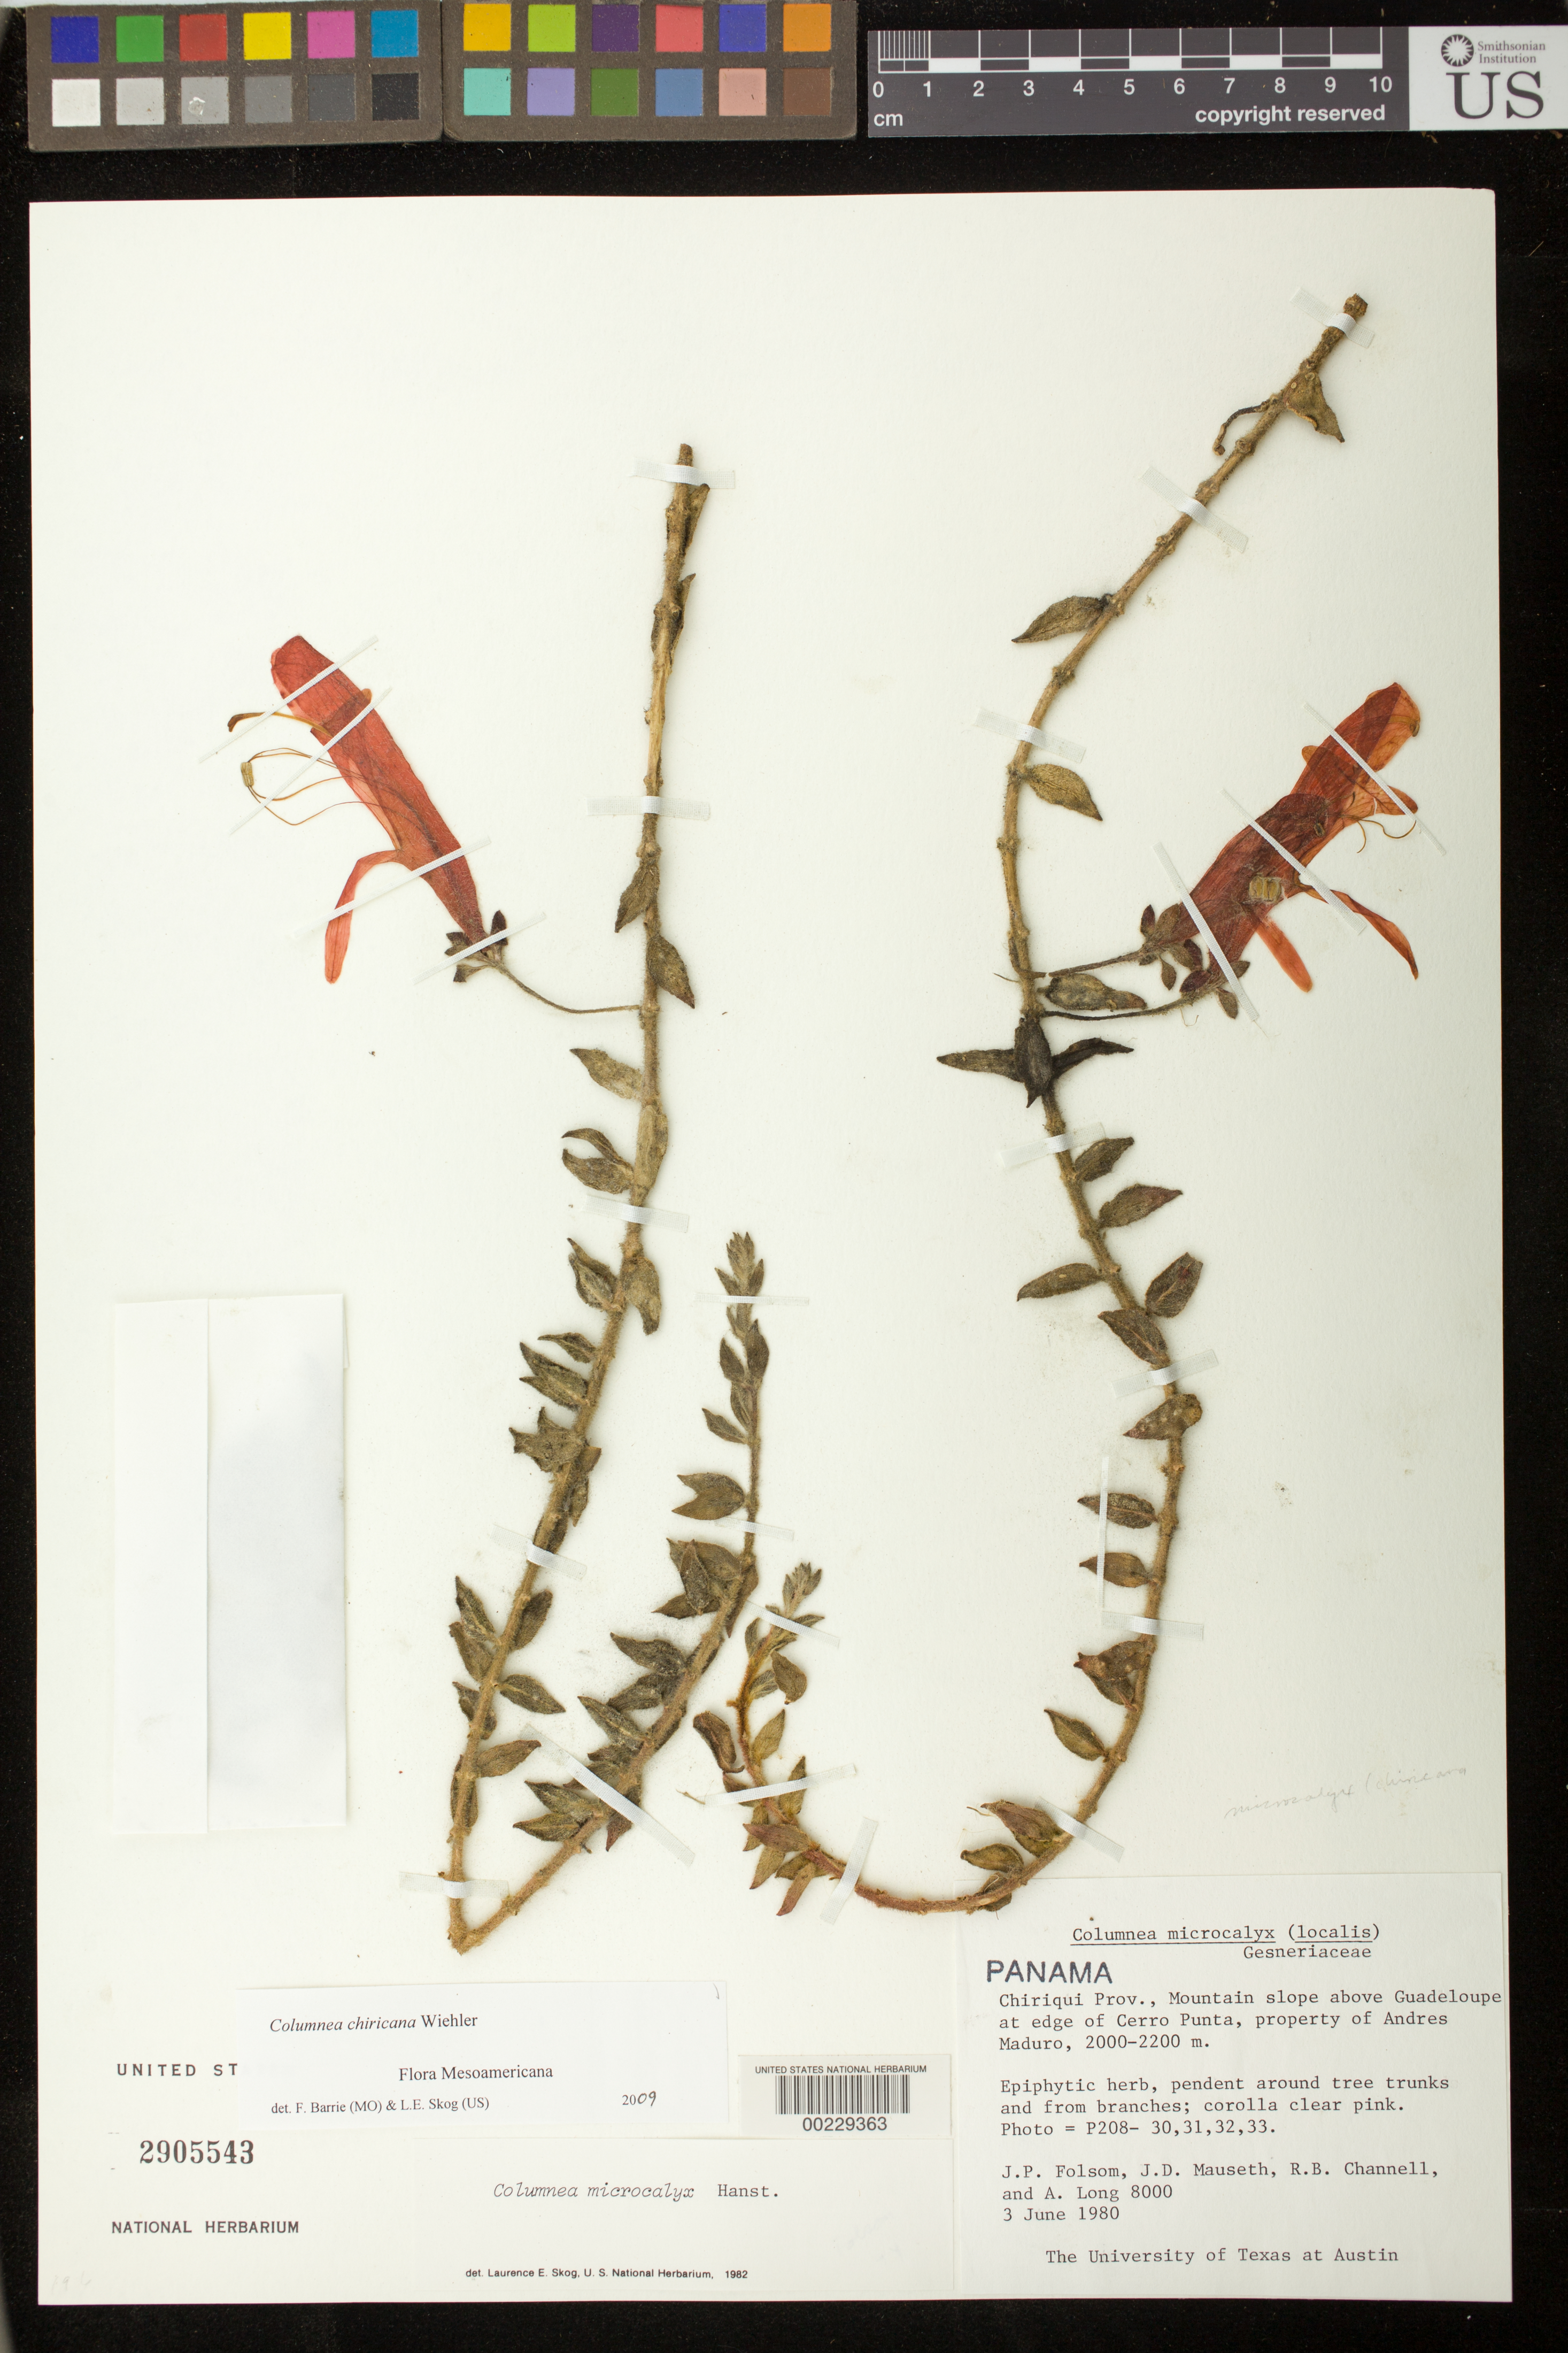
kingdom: Plantae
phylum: Tracheophyta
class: Magnoliopsida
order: Lamiales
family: Gesneriaceae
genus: Columnea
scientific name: Columnea chiricana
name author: Wiehler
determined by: Barrie, F. R.; Skog, Laurence E.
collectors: J. P. Folsom & et al.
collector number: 8000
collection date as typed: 03 Jun 1980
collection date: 1980-06-03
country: Panama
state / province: Chiriquí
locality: Mountain slope above Guadeloupe at edge of Cerro Punta, property of Andres Maduro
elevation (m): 2000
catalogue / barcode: US 2905543